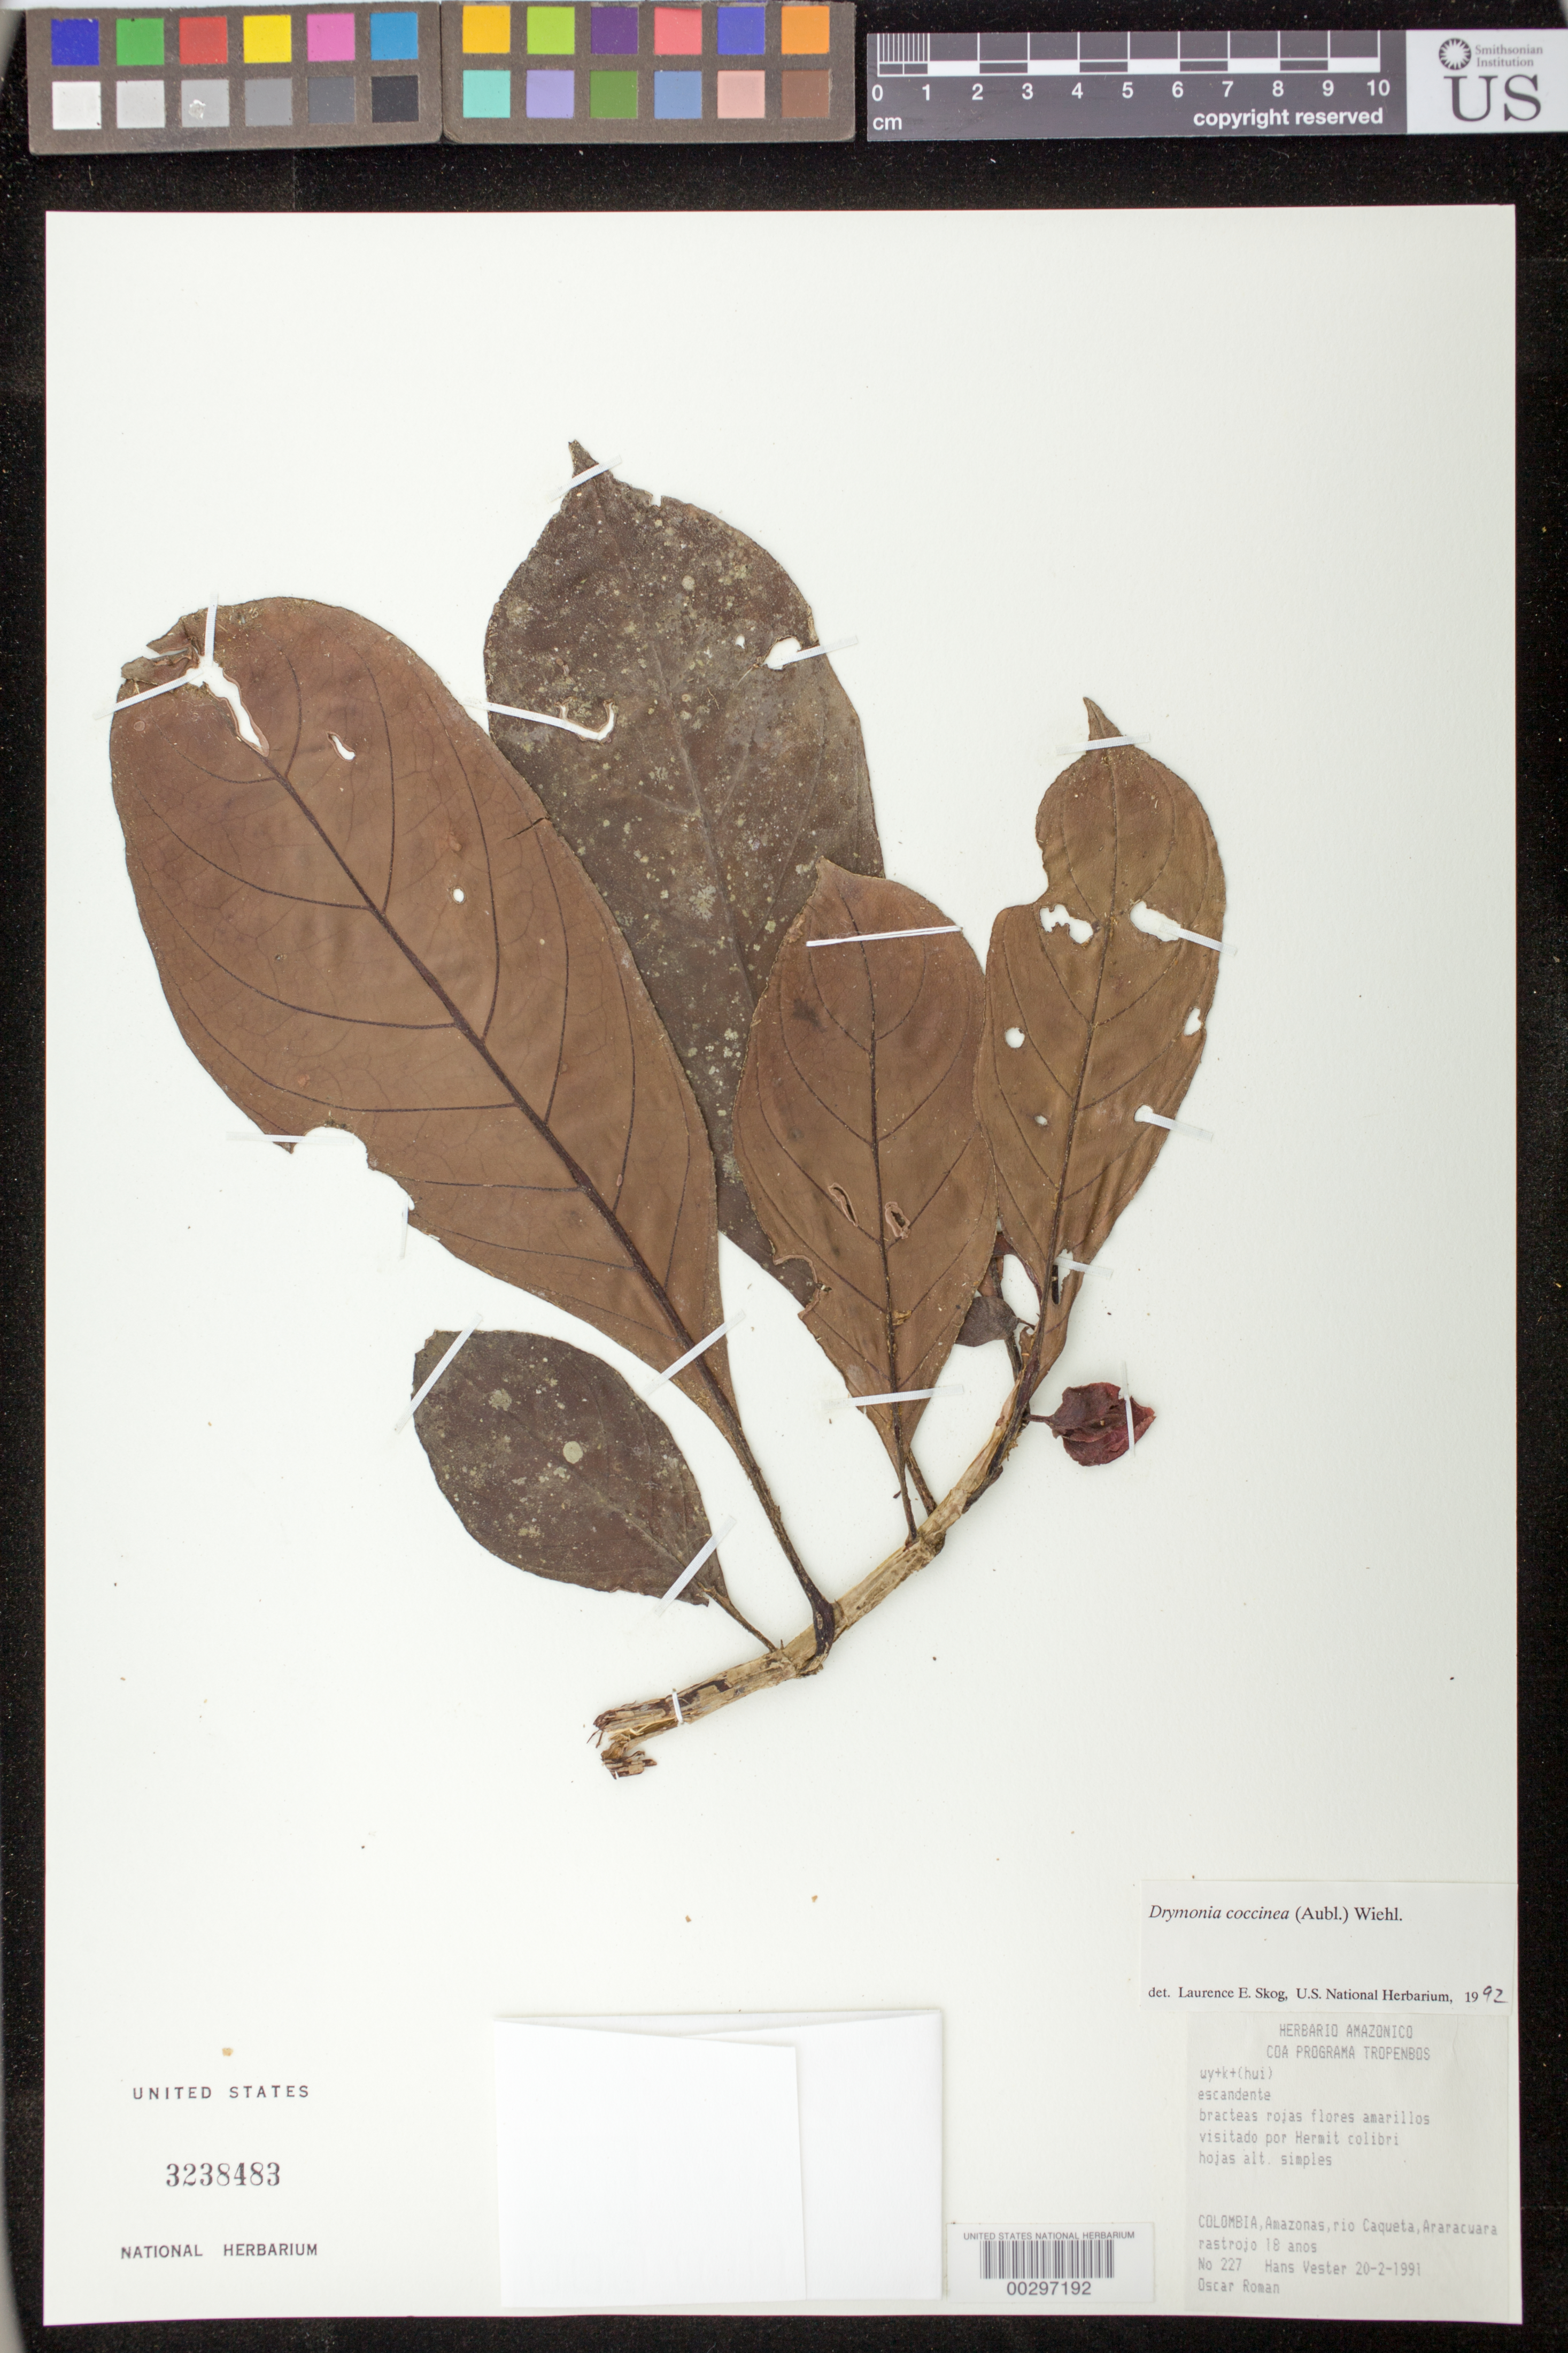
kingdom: Plantae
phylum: Tracheophyta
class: Magnoliopsida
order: Lamiales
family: Gesneriaceae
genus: Drymonia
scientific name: Drymonia coccinea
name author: (Aubl.) Wiehler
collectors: H. Vester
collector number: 227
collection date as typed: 20 Feb 1991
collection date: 1991-02-20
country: Colombia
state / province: Amazônas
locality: Rio Caqueta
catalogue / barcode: US 3238483